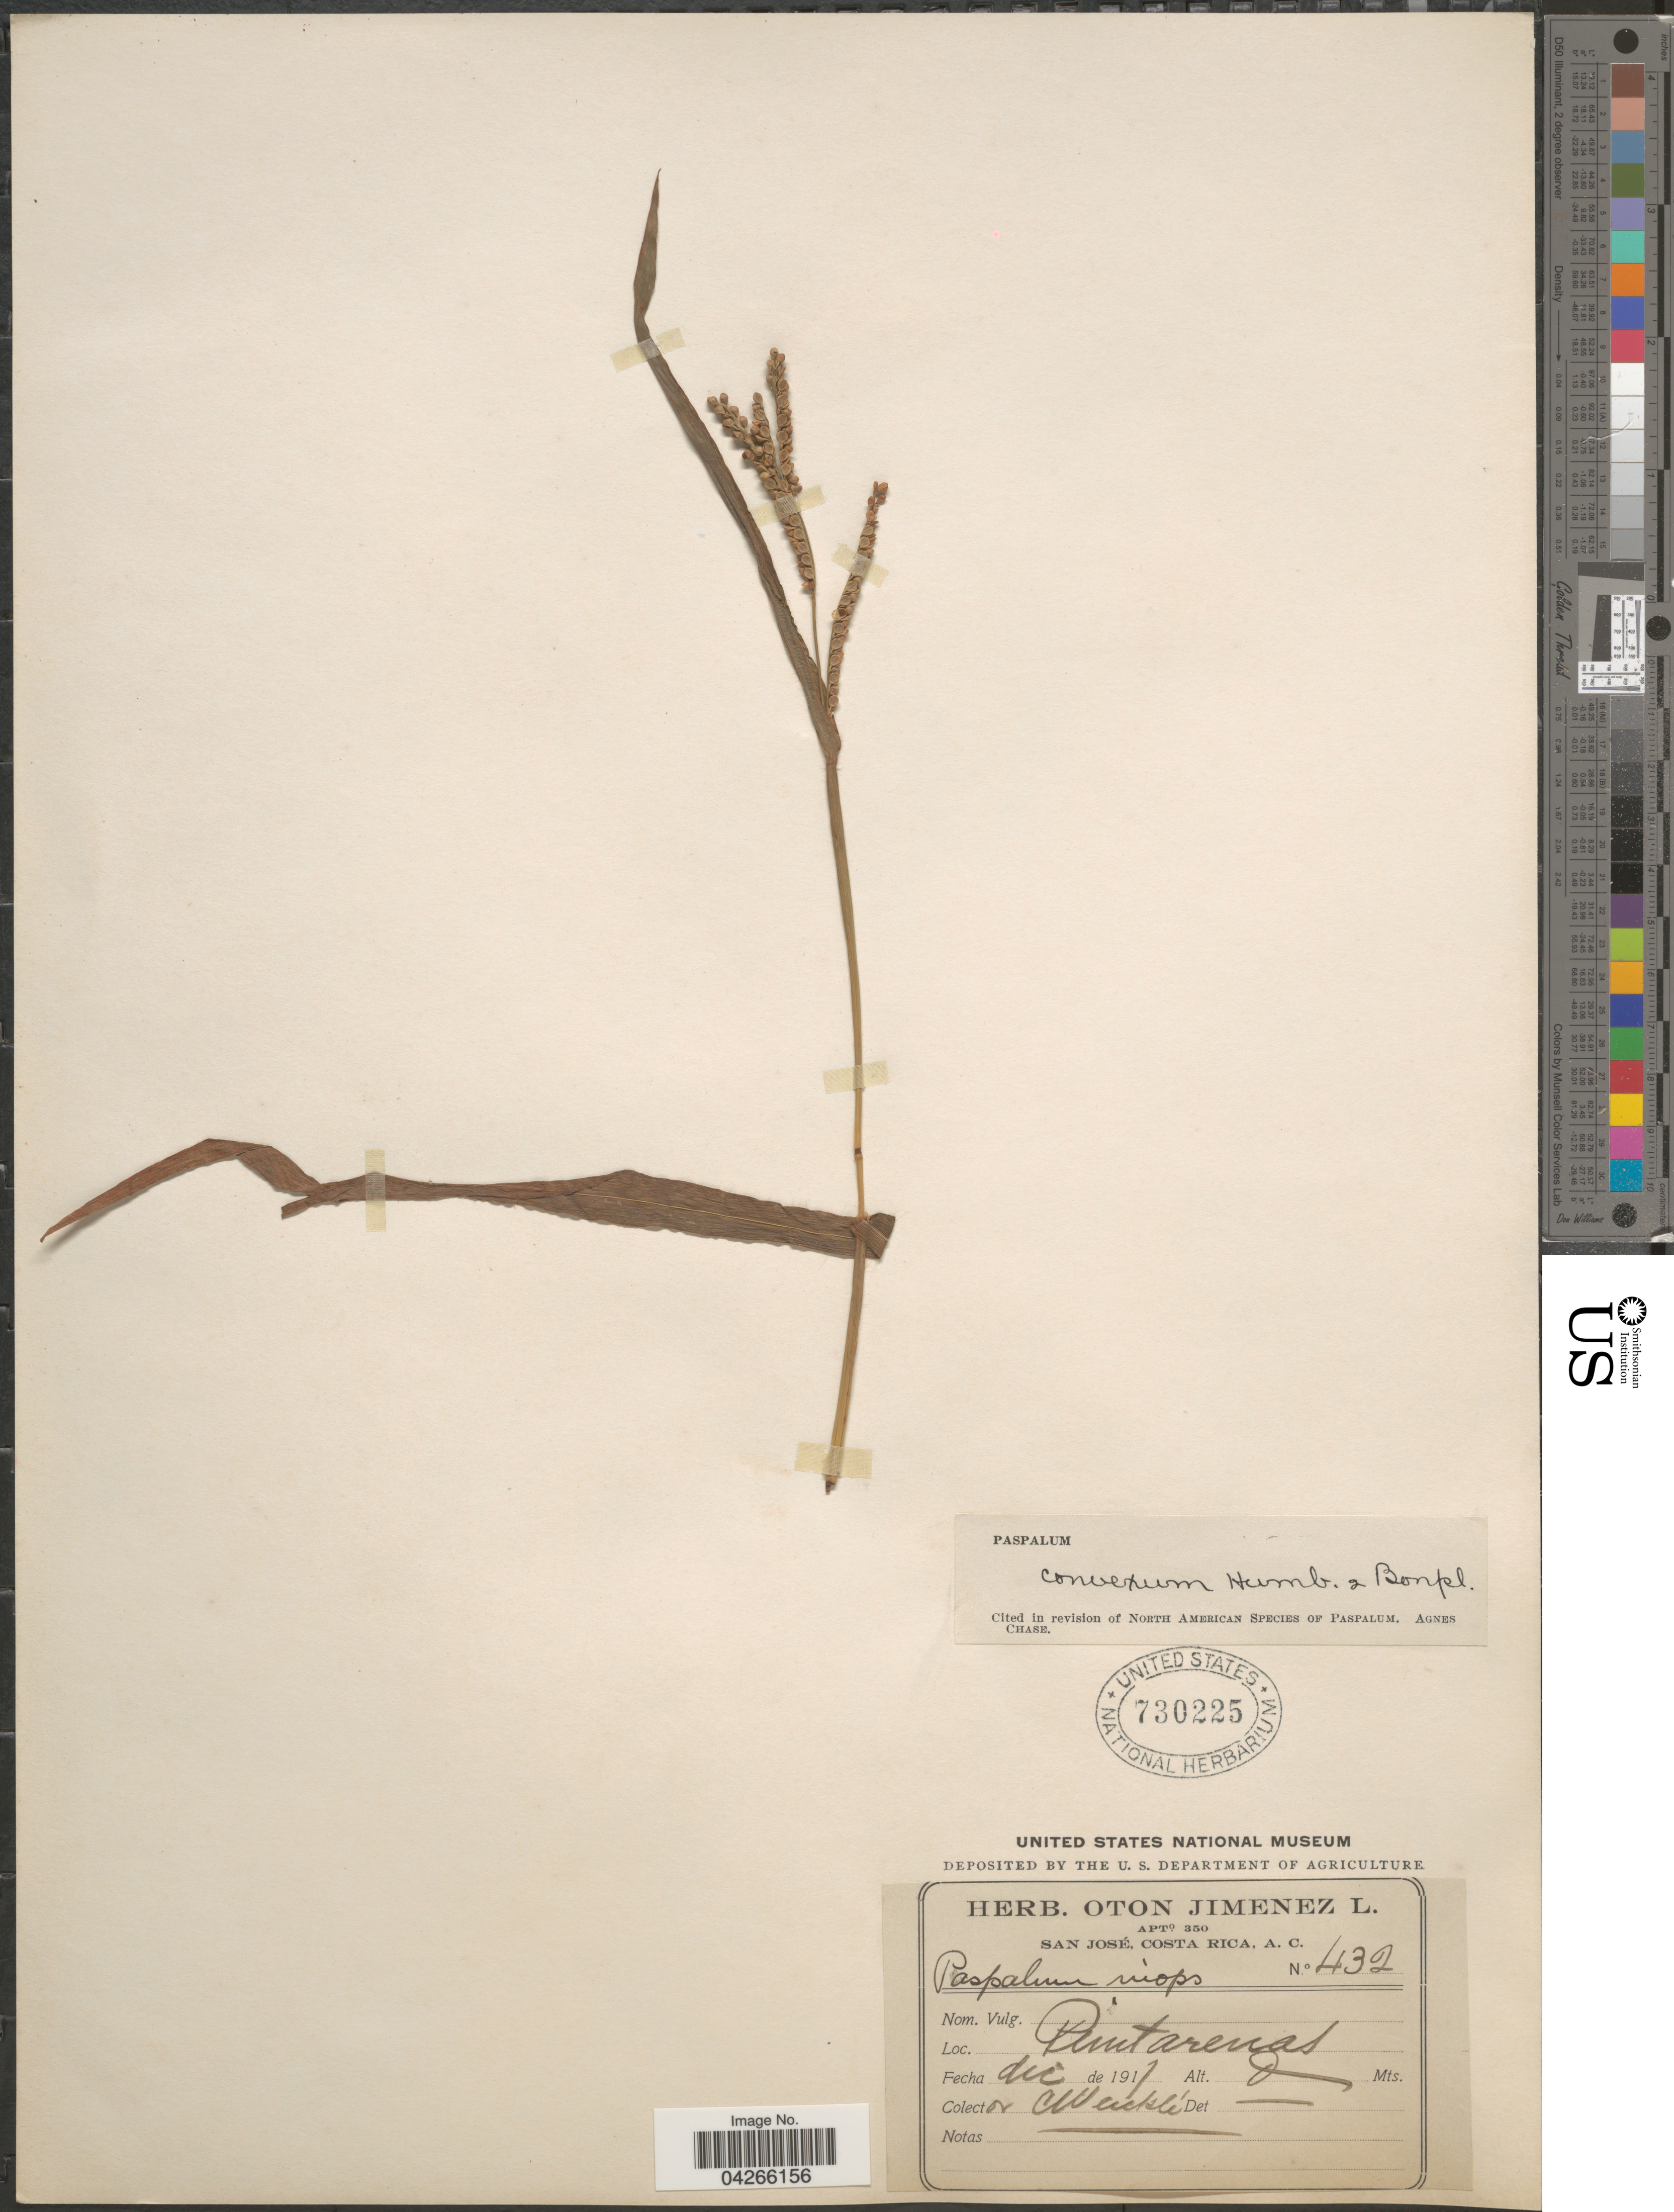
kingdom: Plantae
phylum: Tracheophyta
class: Liliopsida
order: Poales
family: Poaceae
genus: Paspalum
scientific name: Paspalum convexum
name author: Humb. & Bonpl. ex Flüggé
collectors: C. Wercklé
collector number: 432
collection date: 1911-12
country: Costa Rica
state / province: Puntarenas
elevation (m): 0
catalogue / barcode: US 730225